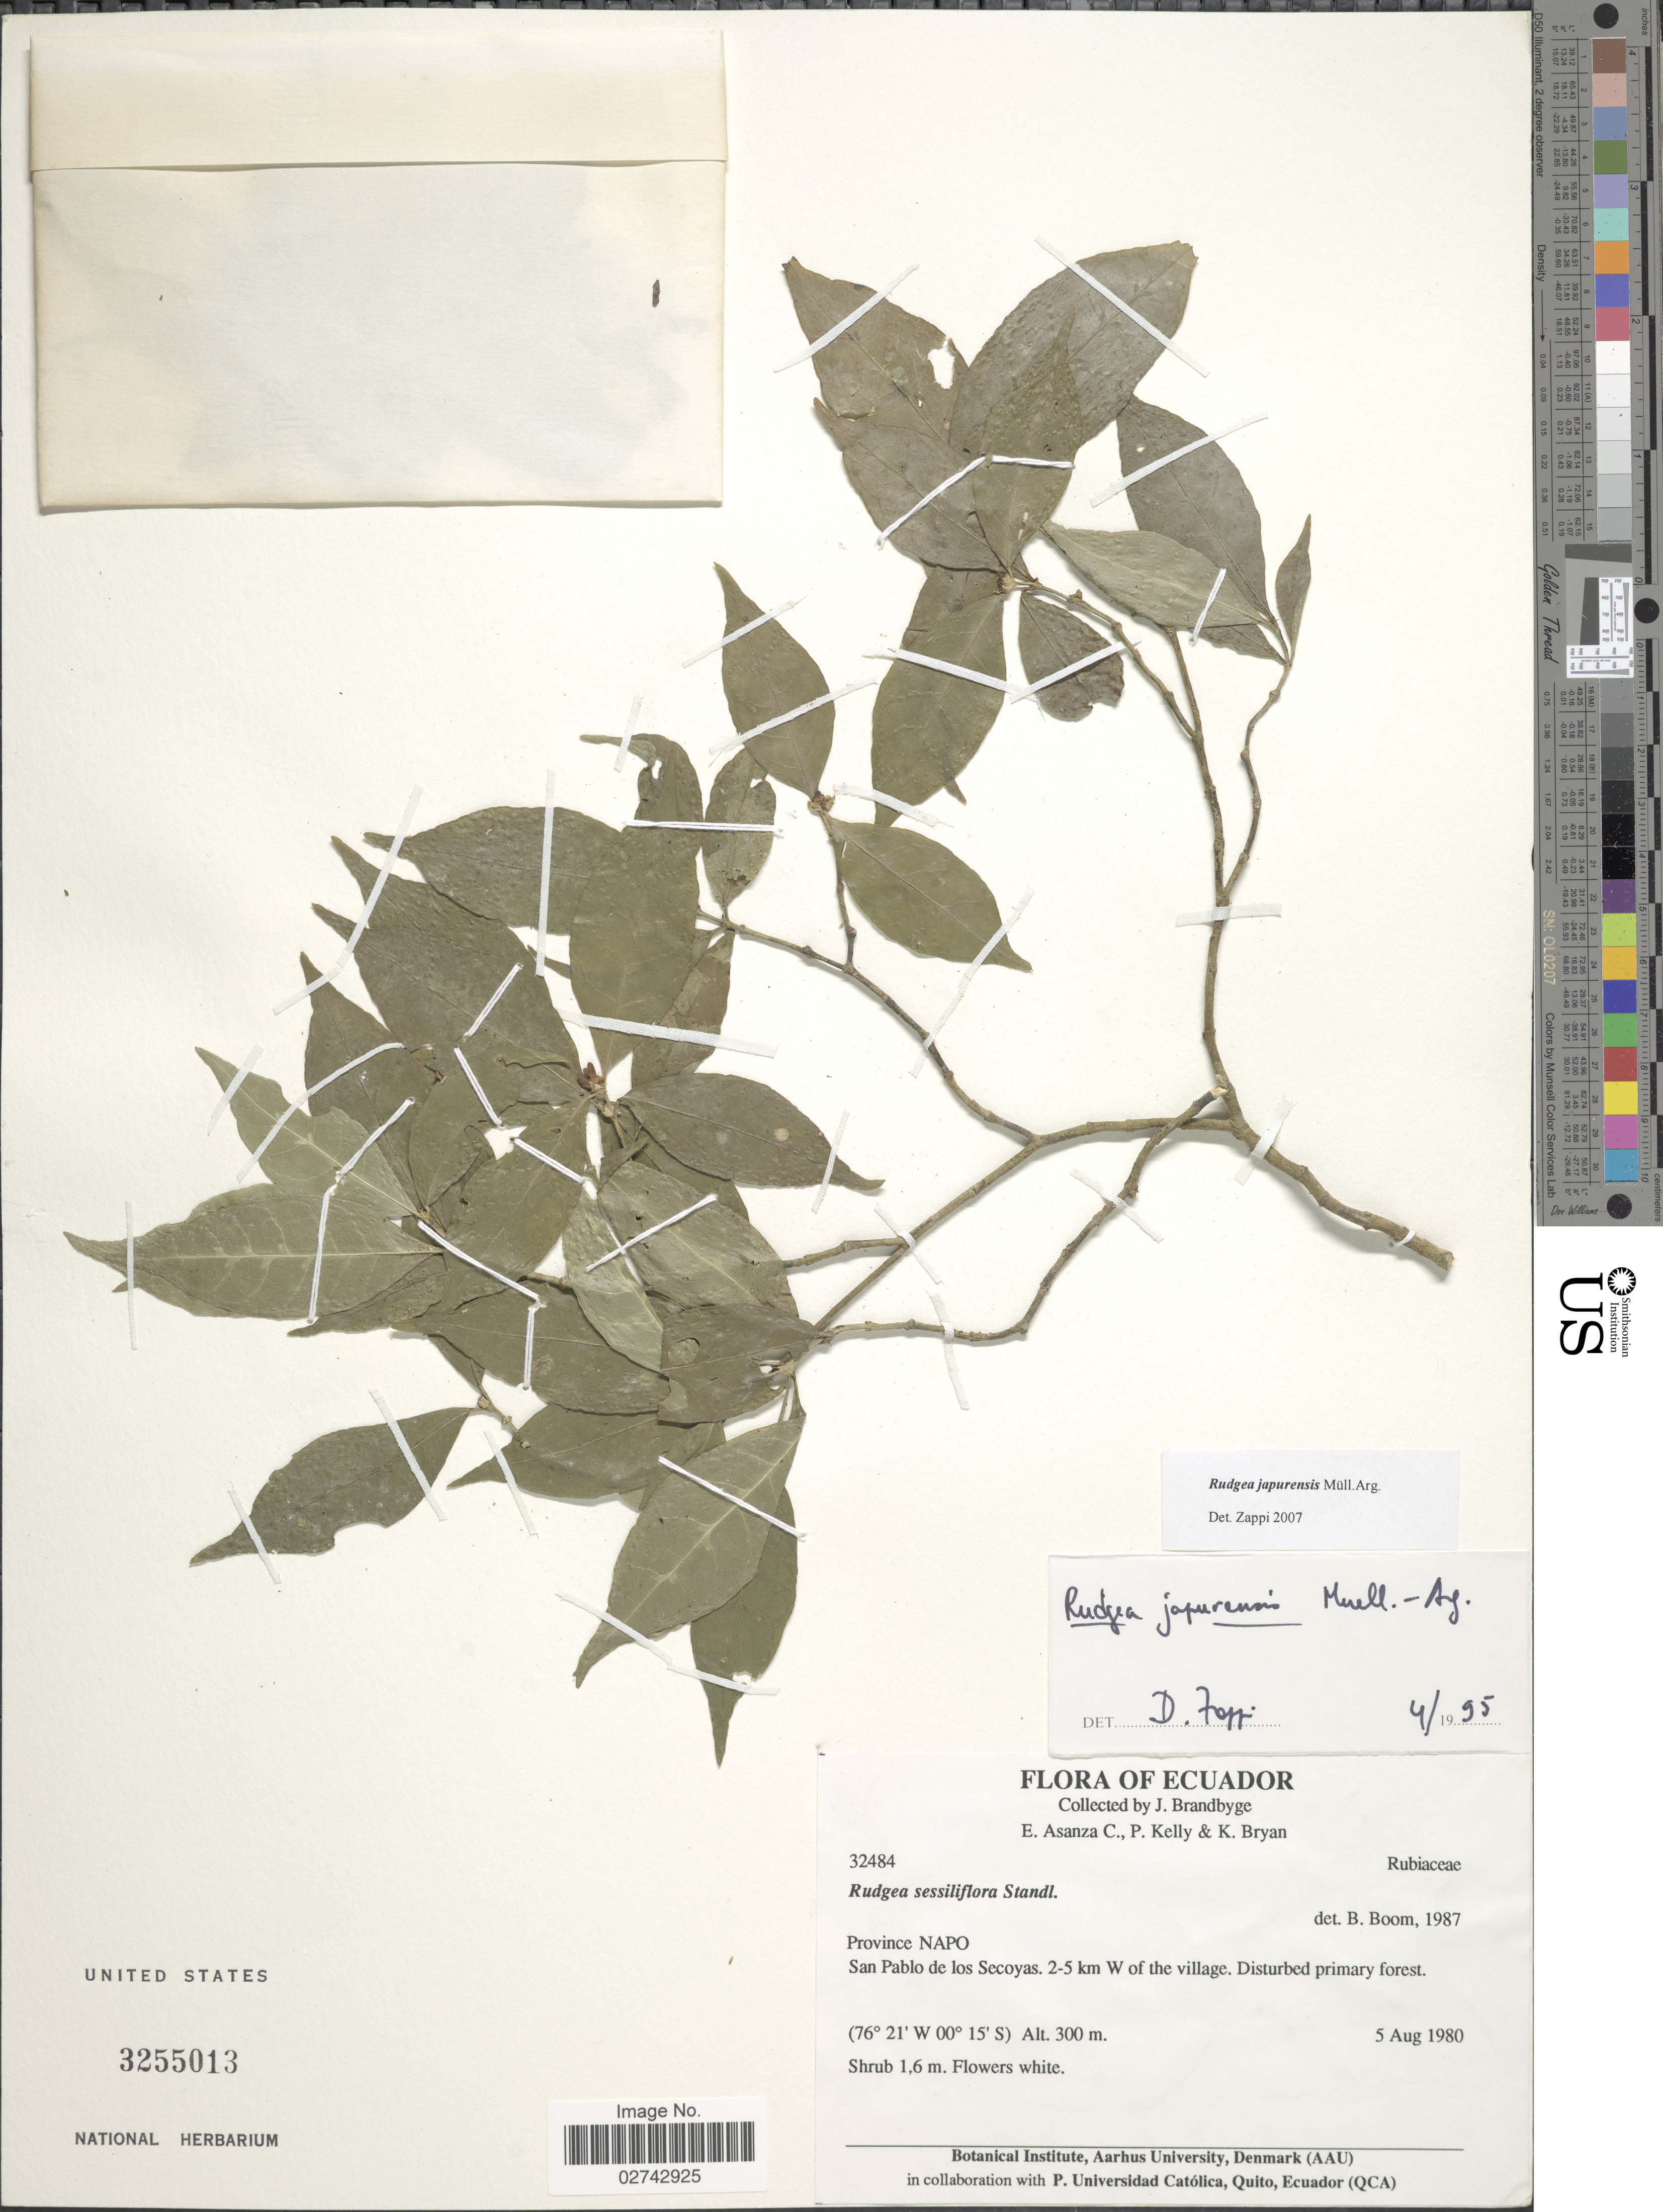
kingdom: Plantae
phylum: Tracheophyta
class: Magnoliopsida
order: Gentianales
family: Rubiaceae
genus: Rudgea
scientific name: Rudgea japurensis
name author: Müll. Arg.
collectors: J. Brandbyge, E. Asanza C., P. Kelly & K. Bryan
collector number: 32484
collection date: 1980-08-05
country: Ecuador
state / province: Napo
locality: San Pablo de los Secoyas. 2-5 km W of the village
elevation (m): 300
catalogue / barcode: US 3255013